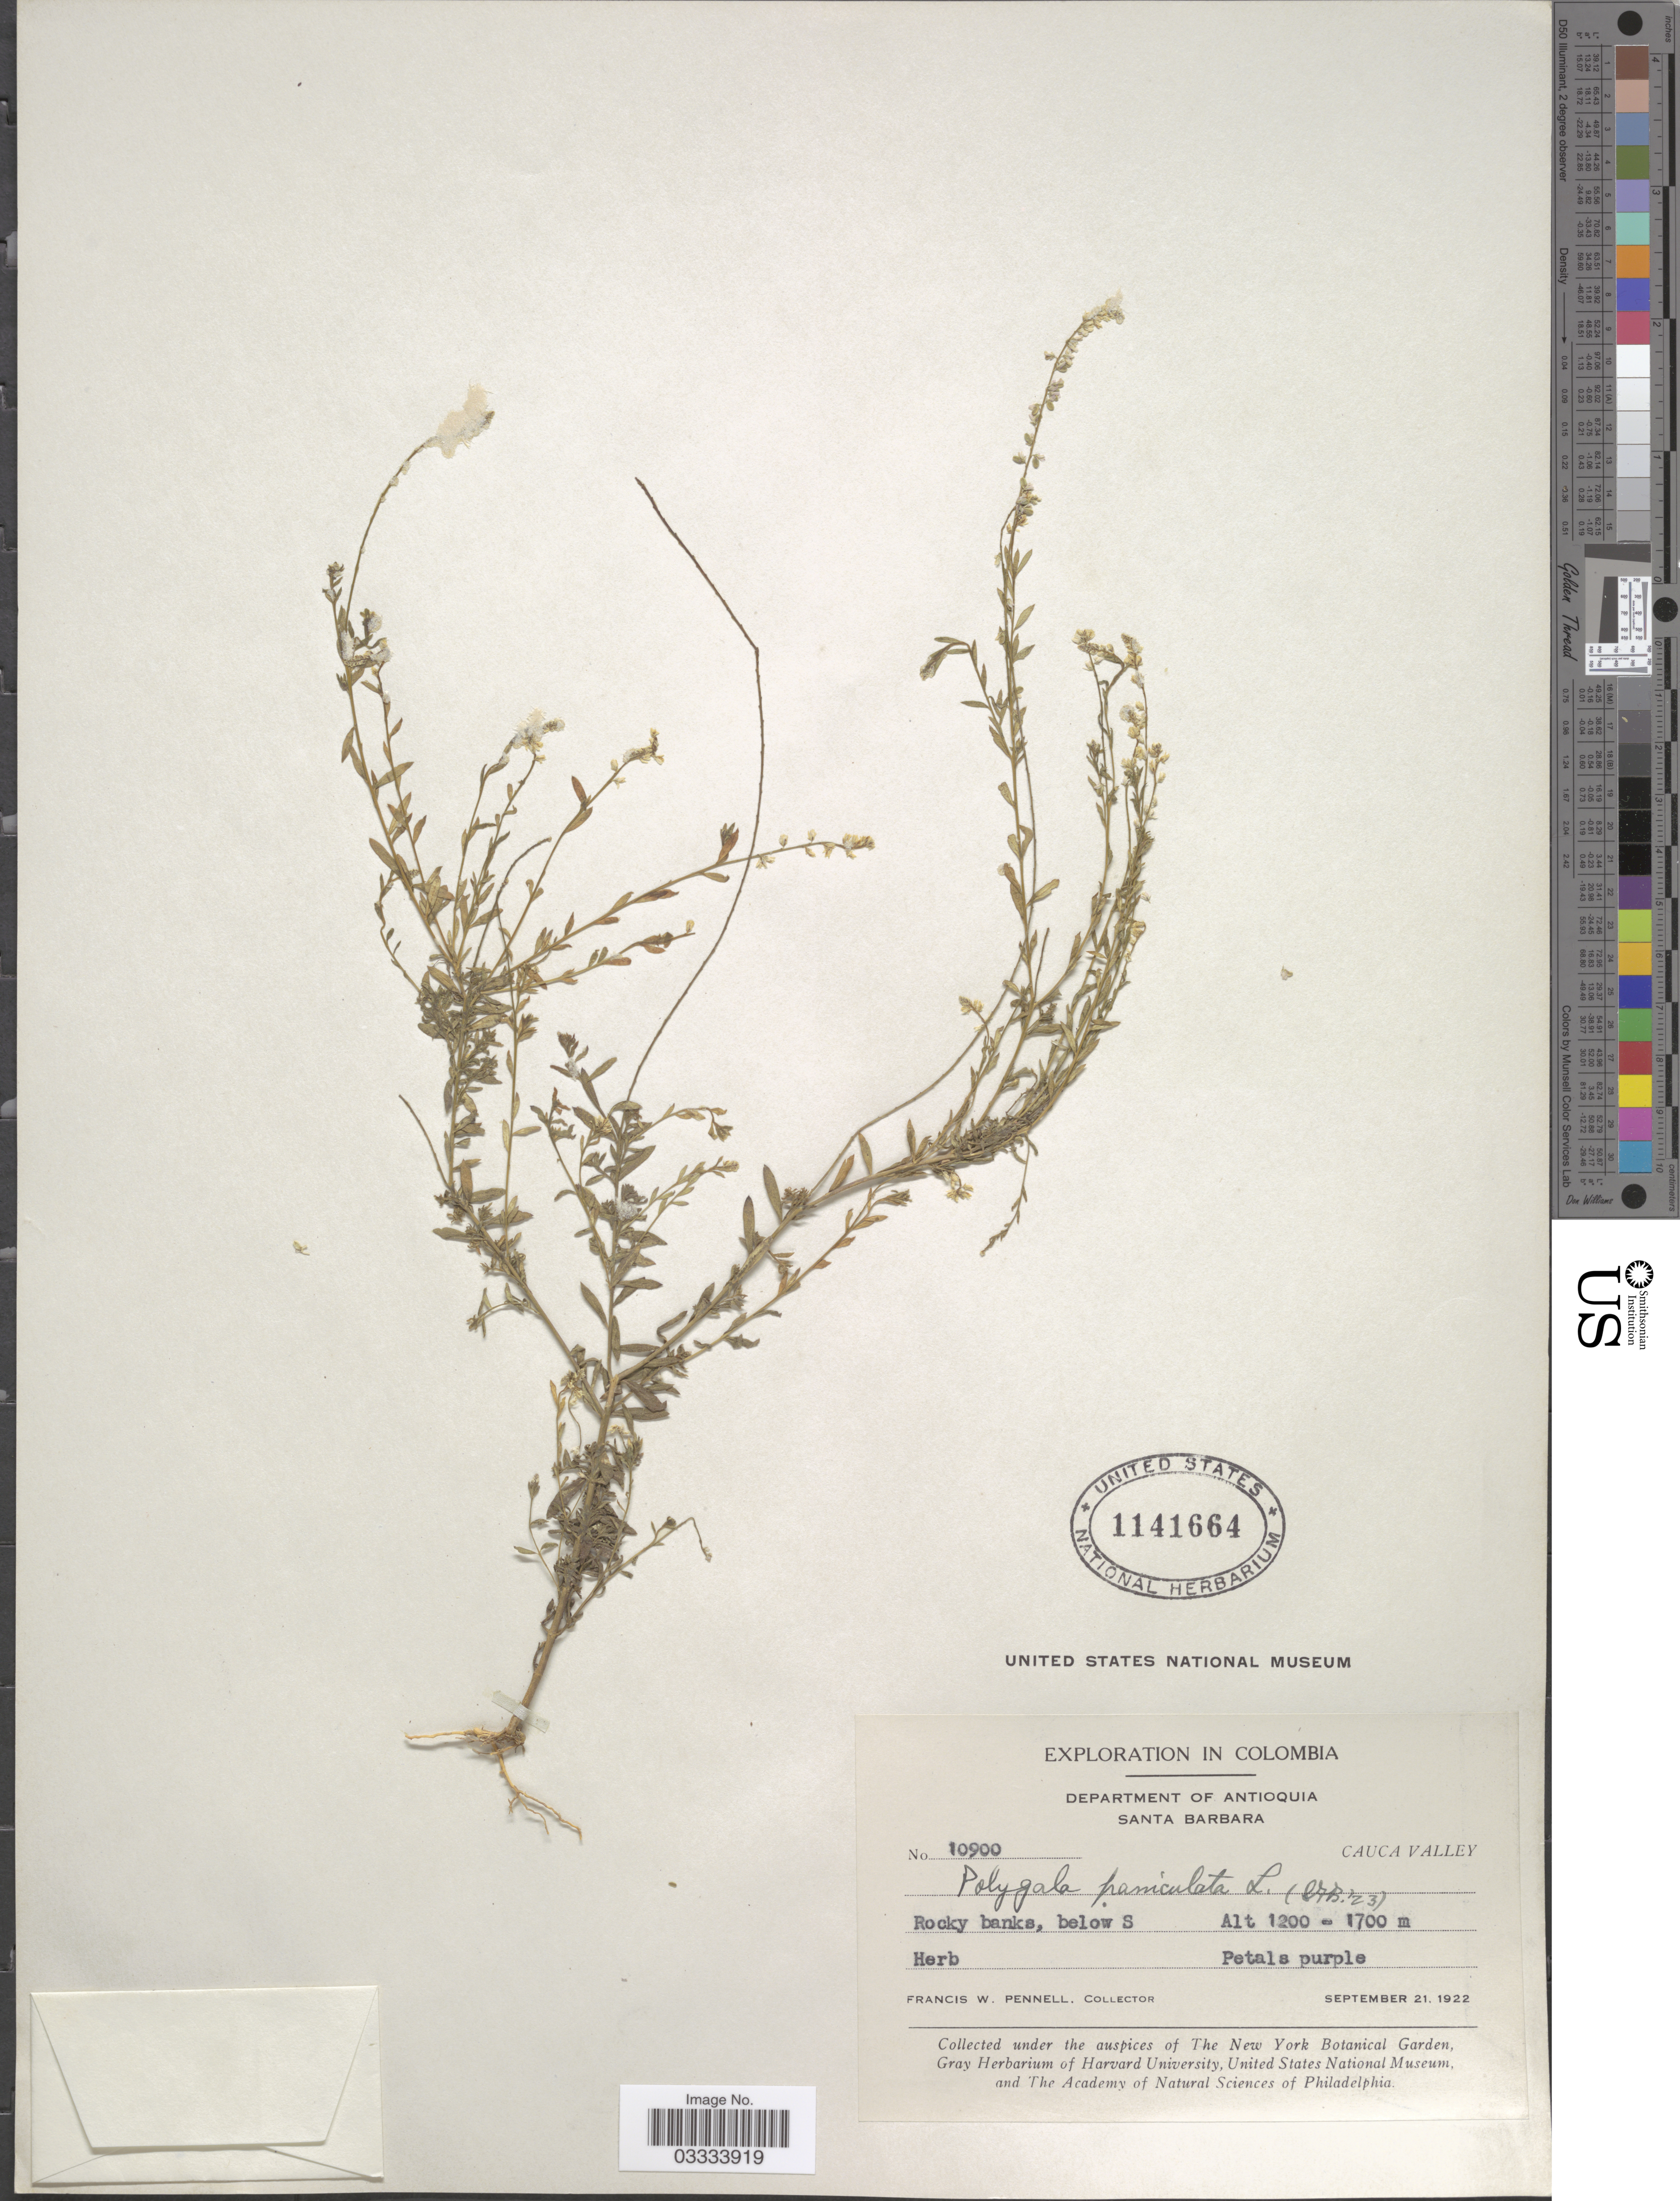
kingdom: Plantae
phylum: Tracheophyta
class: Magnoliopsida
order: Fabales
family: Polygalaceae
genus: Polygala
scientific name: Polygala paniculata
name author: L.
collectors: F. W. Pennell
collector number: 10900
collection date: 1922-09-21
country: Colombia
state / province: Antioquia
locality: Department of Antioquia. Santa Barabara. Cauca Valley. Rocky banks, below S.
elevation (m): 1200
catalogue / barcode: US 1141664